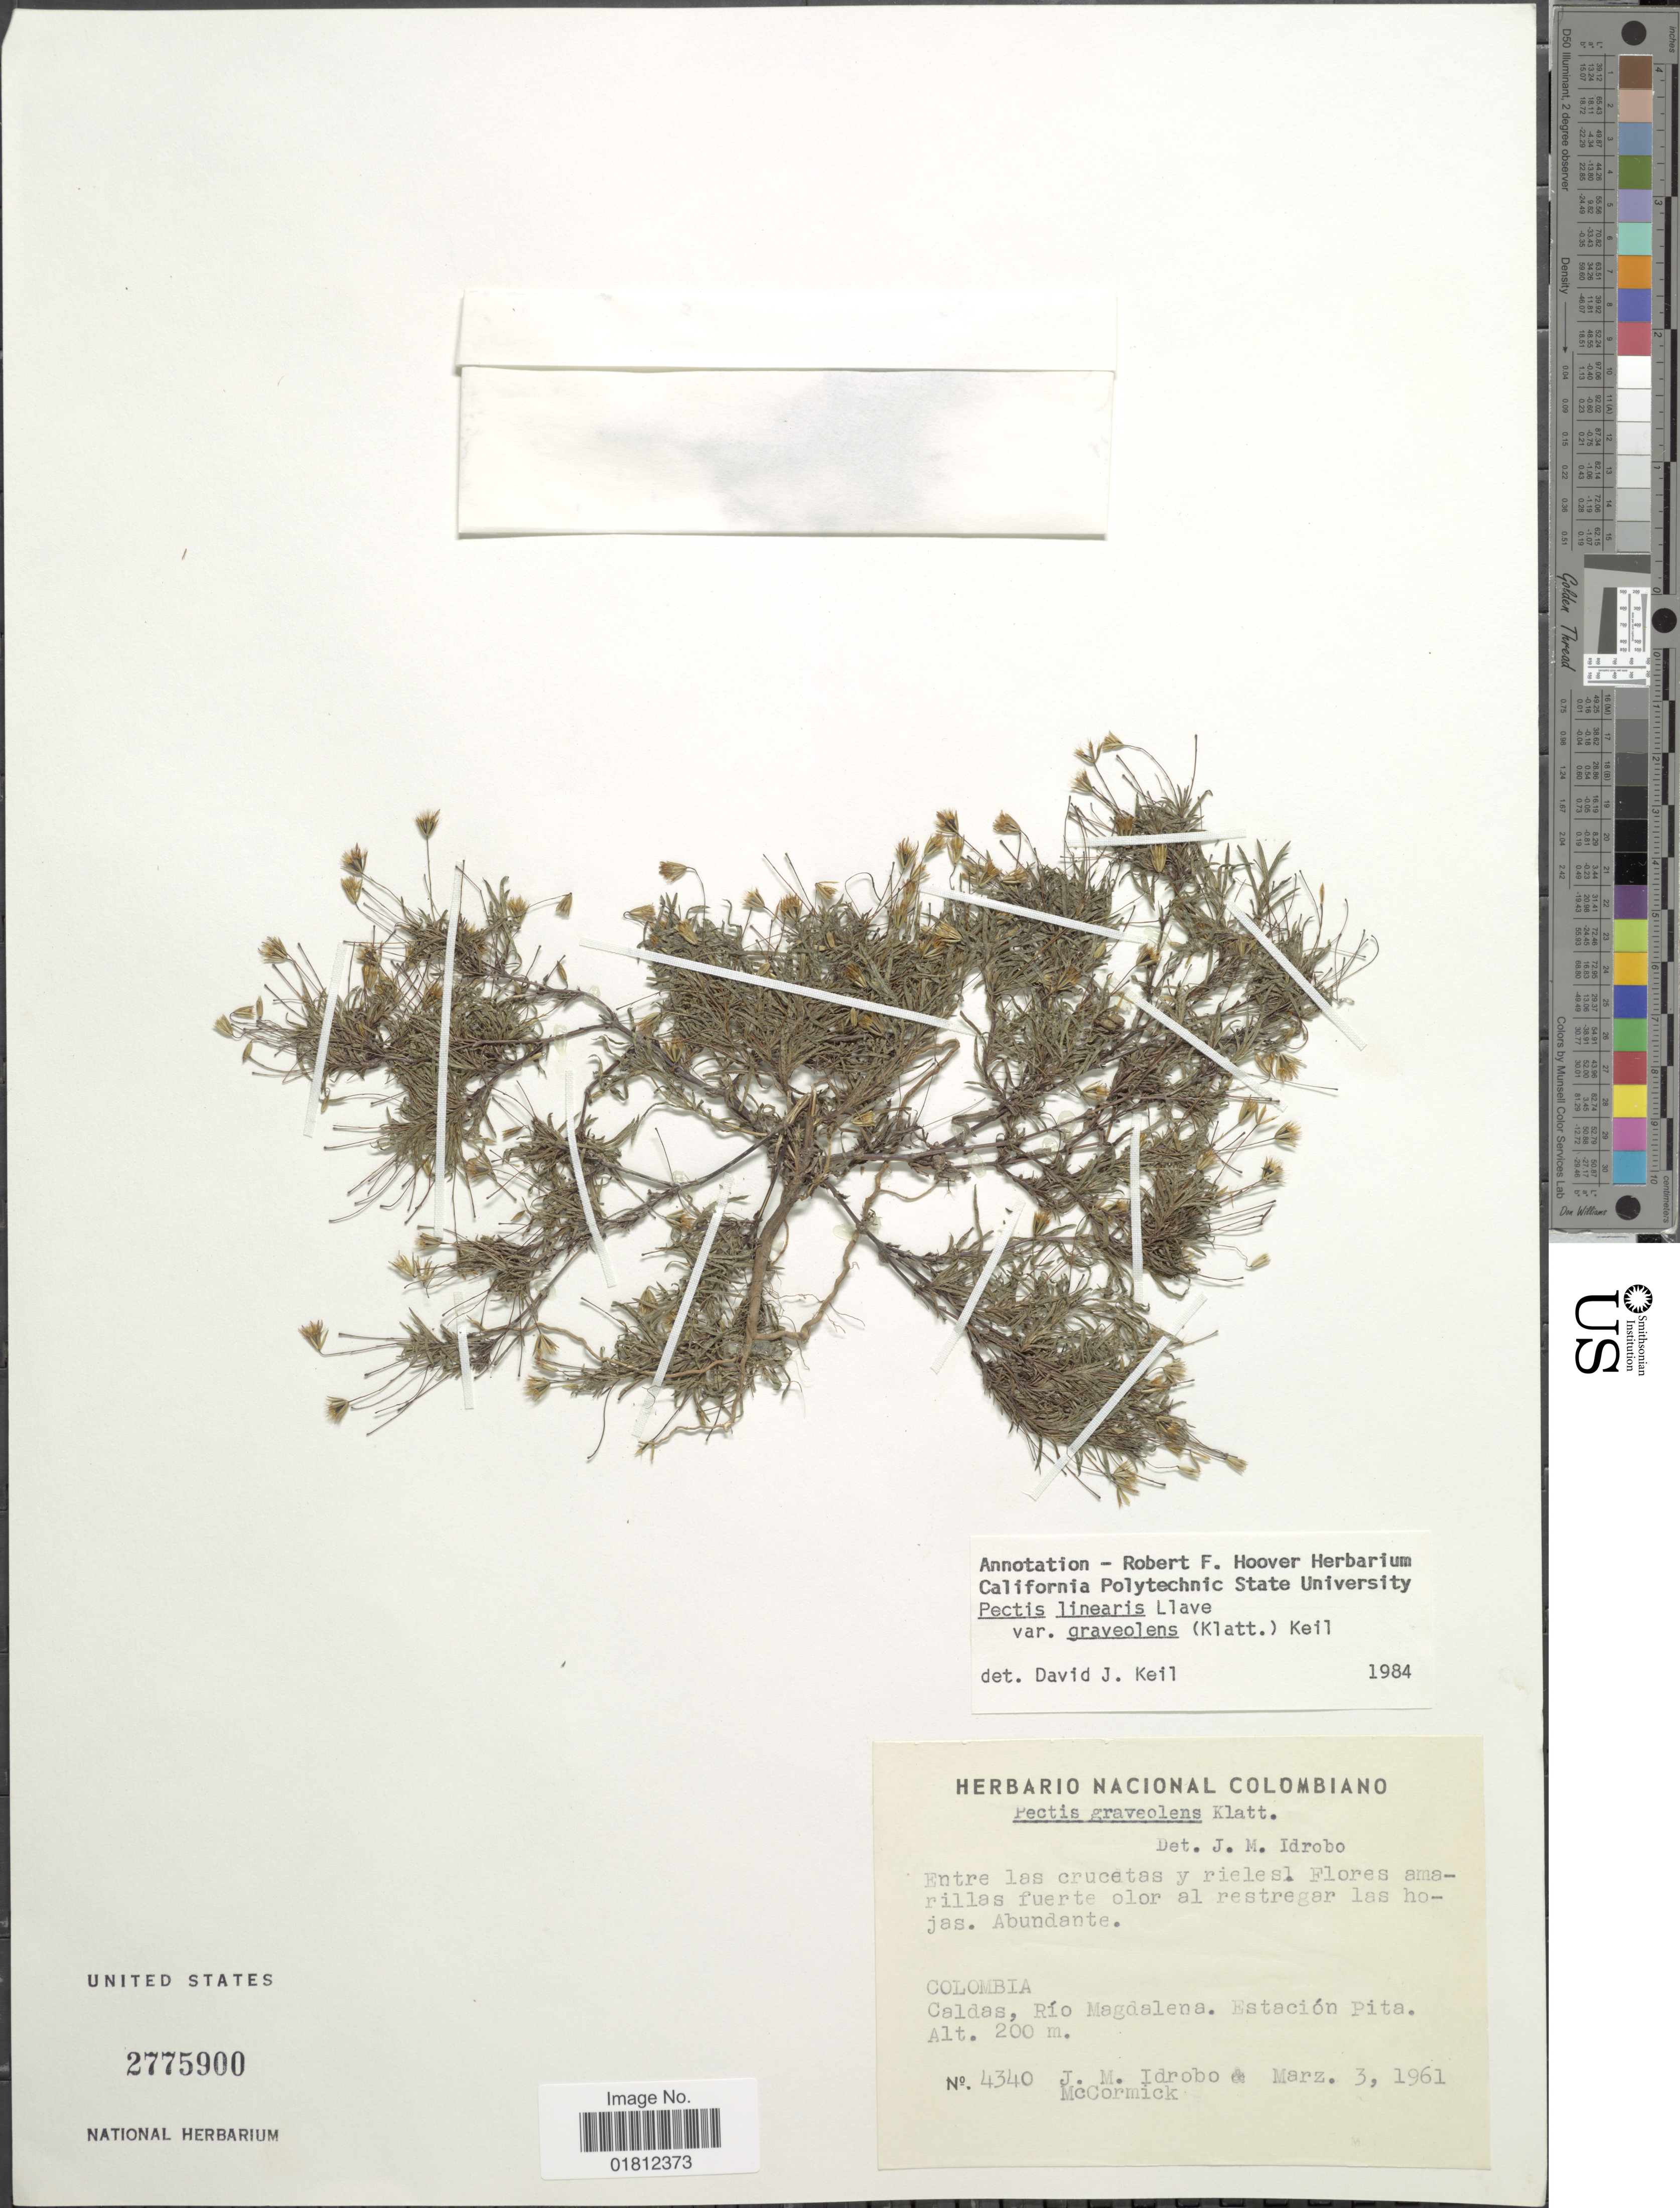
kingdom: Plantae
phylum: Tracheophyta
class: Magnoliopsida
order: Asterales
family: Asteraceae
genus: Pectis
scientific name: Pectis linearis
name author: La Llave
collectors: J. M. Idrobo & -. McCormick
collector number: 4340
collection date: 1961-03-03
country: Colombia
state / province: Caldas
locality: Río Magdalena, Estación Pita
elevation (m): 200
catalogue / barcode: US 2775900